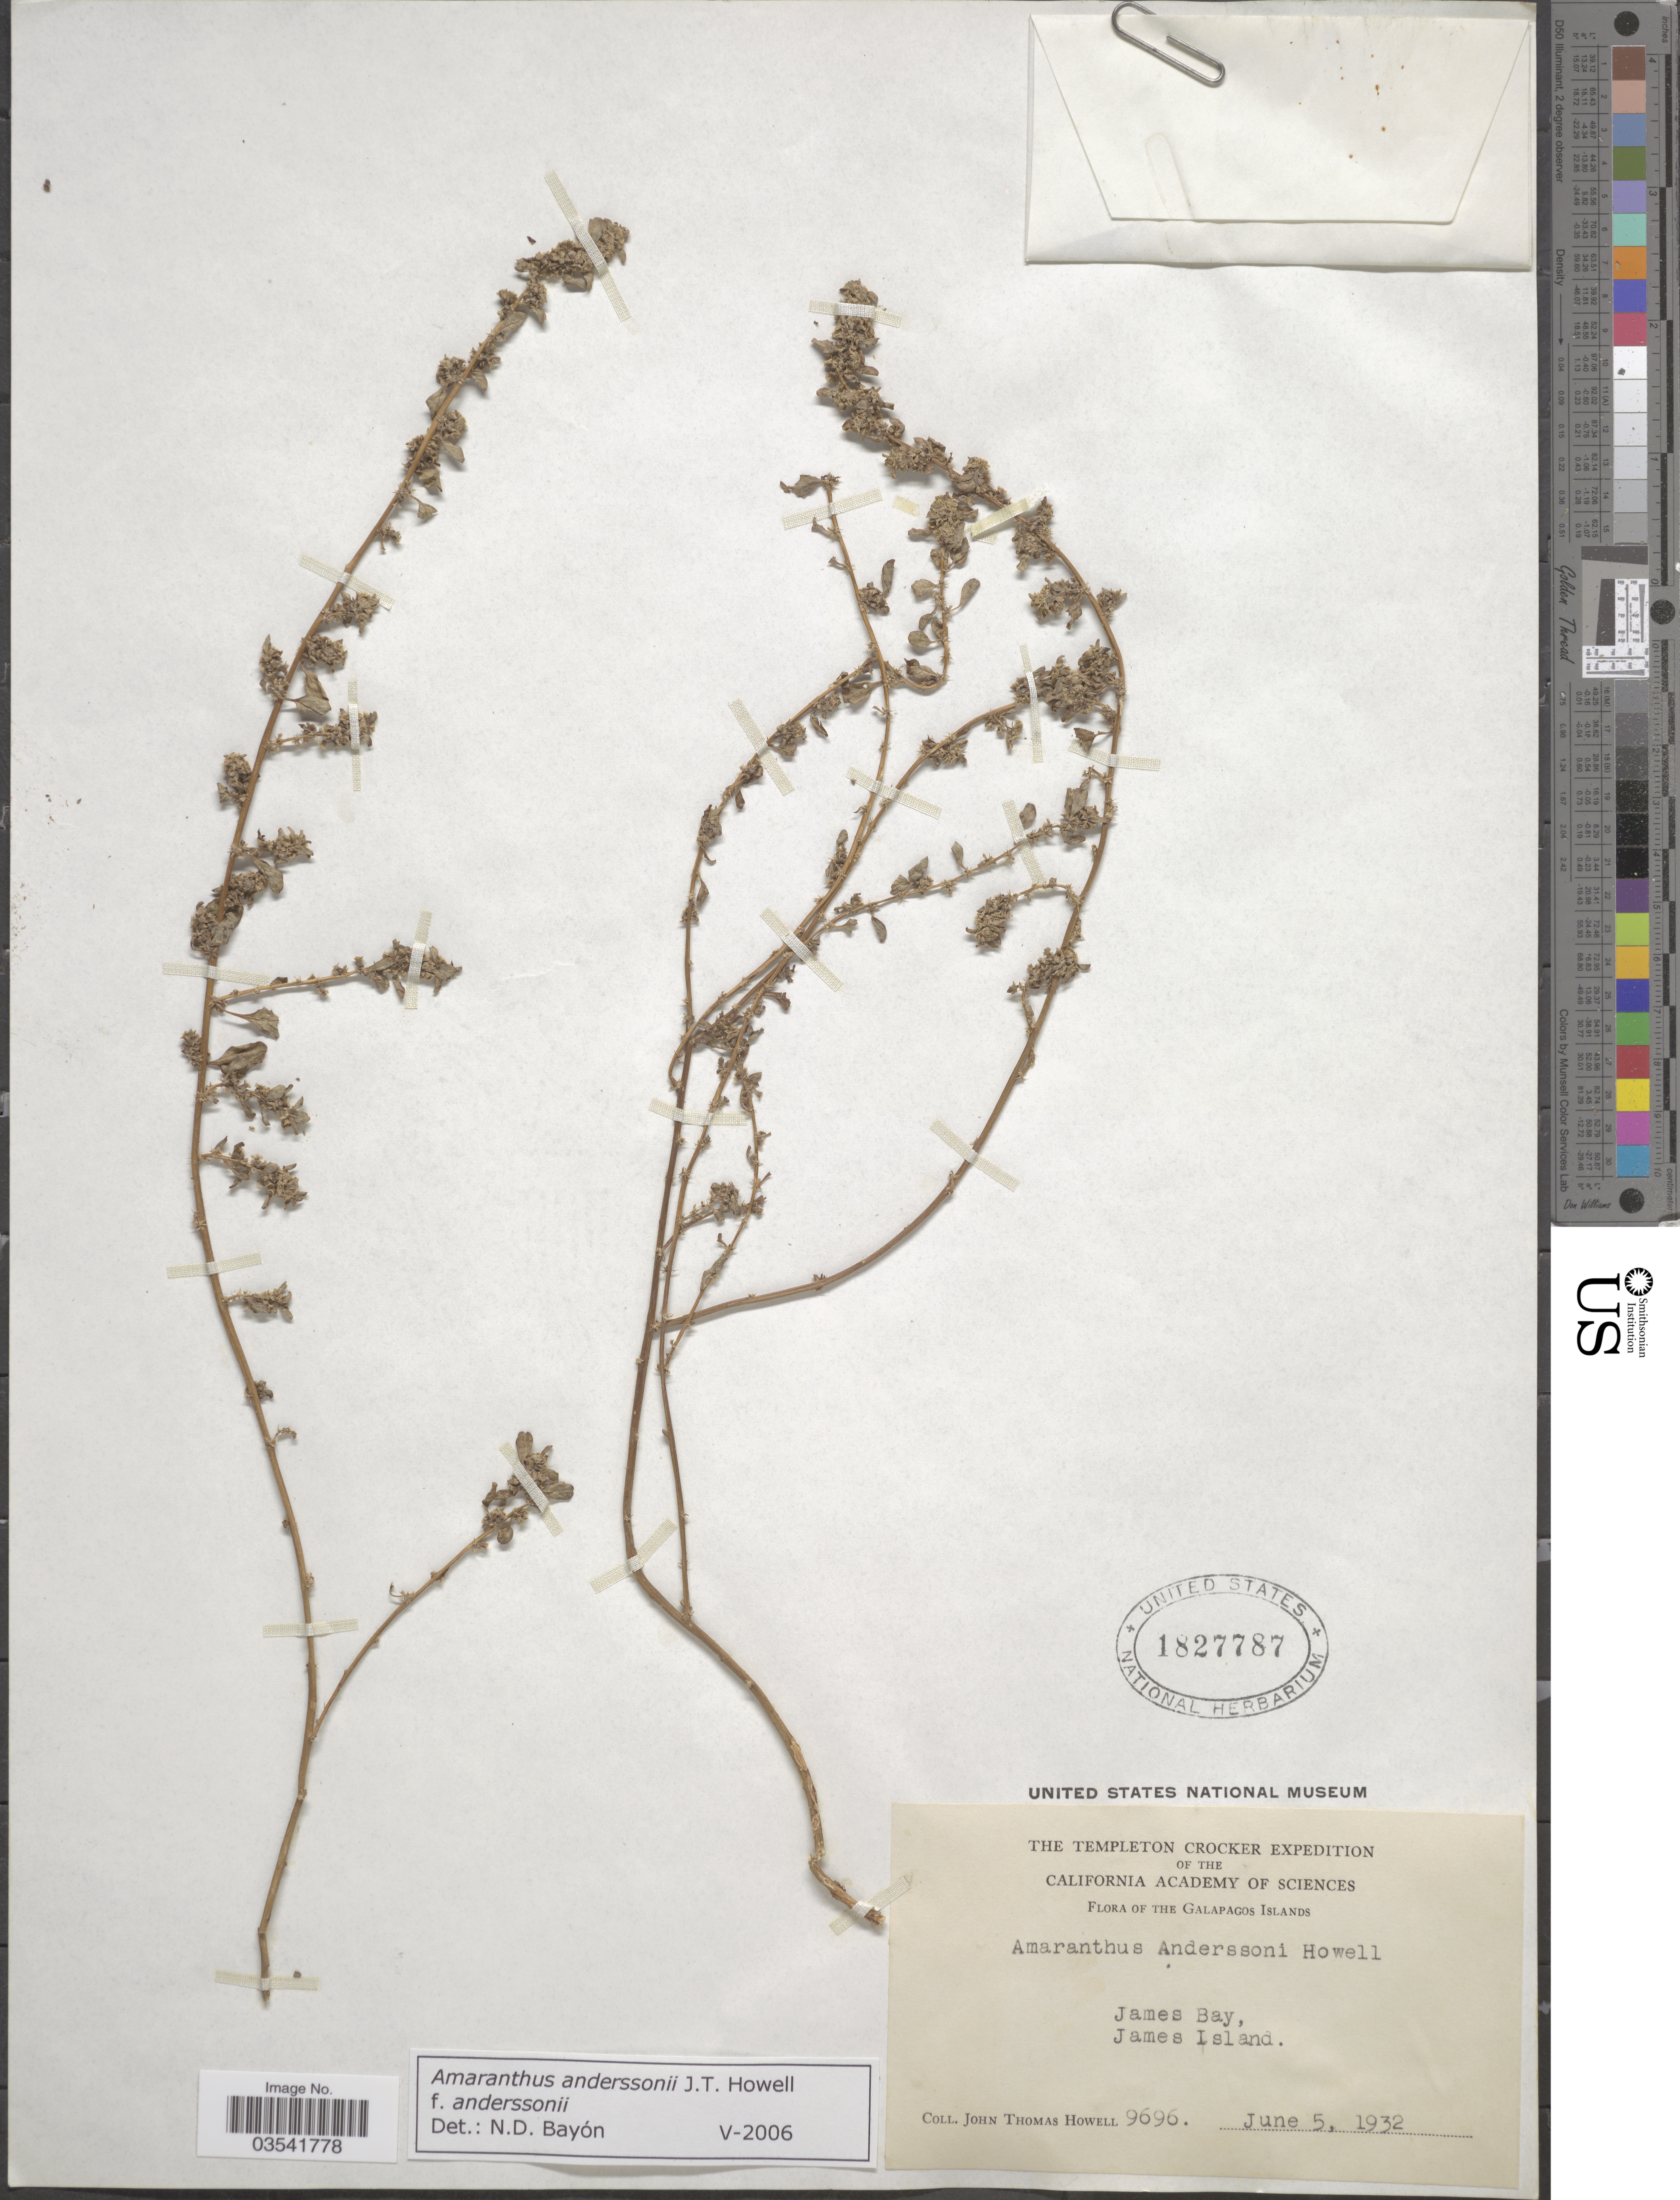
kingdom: Plantae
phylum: Tracheophyta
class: Magnoliopsida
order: Caryophyllales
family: Amaranthaceae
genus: Amaranthus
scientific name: Amaranthus anderssonii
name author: J.T. Howell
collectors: J. T. Howell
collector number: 9696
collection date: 1932-06-05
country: Ecuador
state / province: Colón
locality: The Templeton Crocker. The Galapagos Islands. James Bay, James Island.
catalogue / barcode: US 1827787